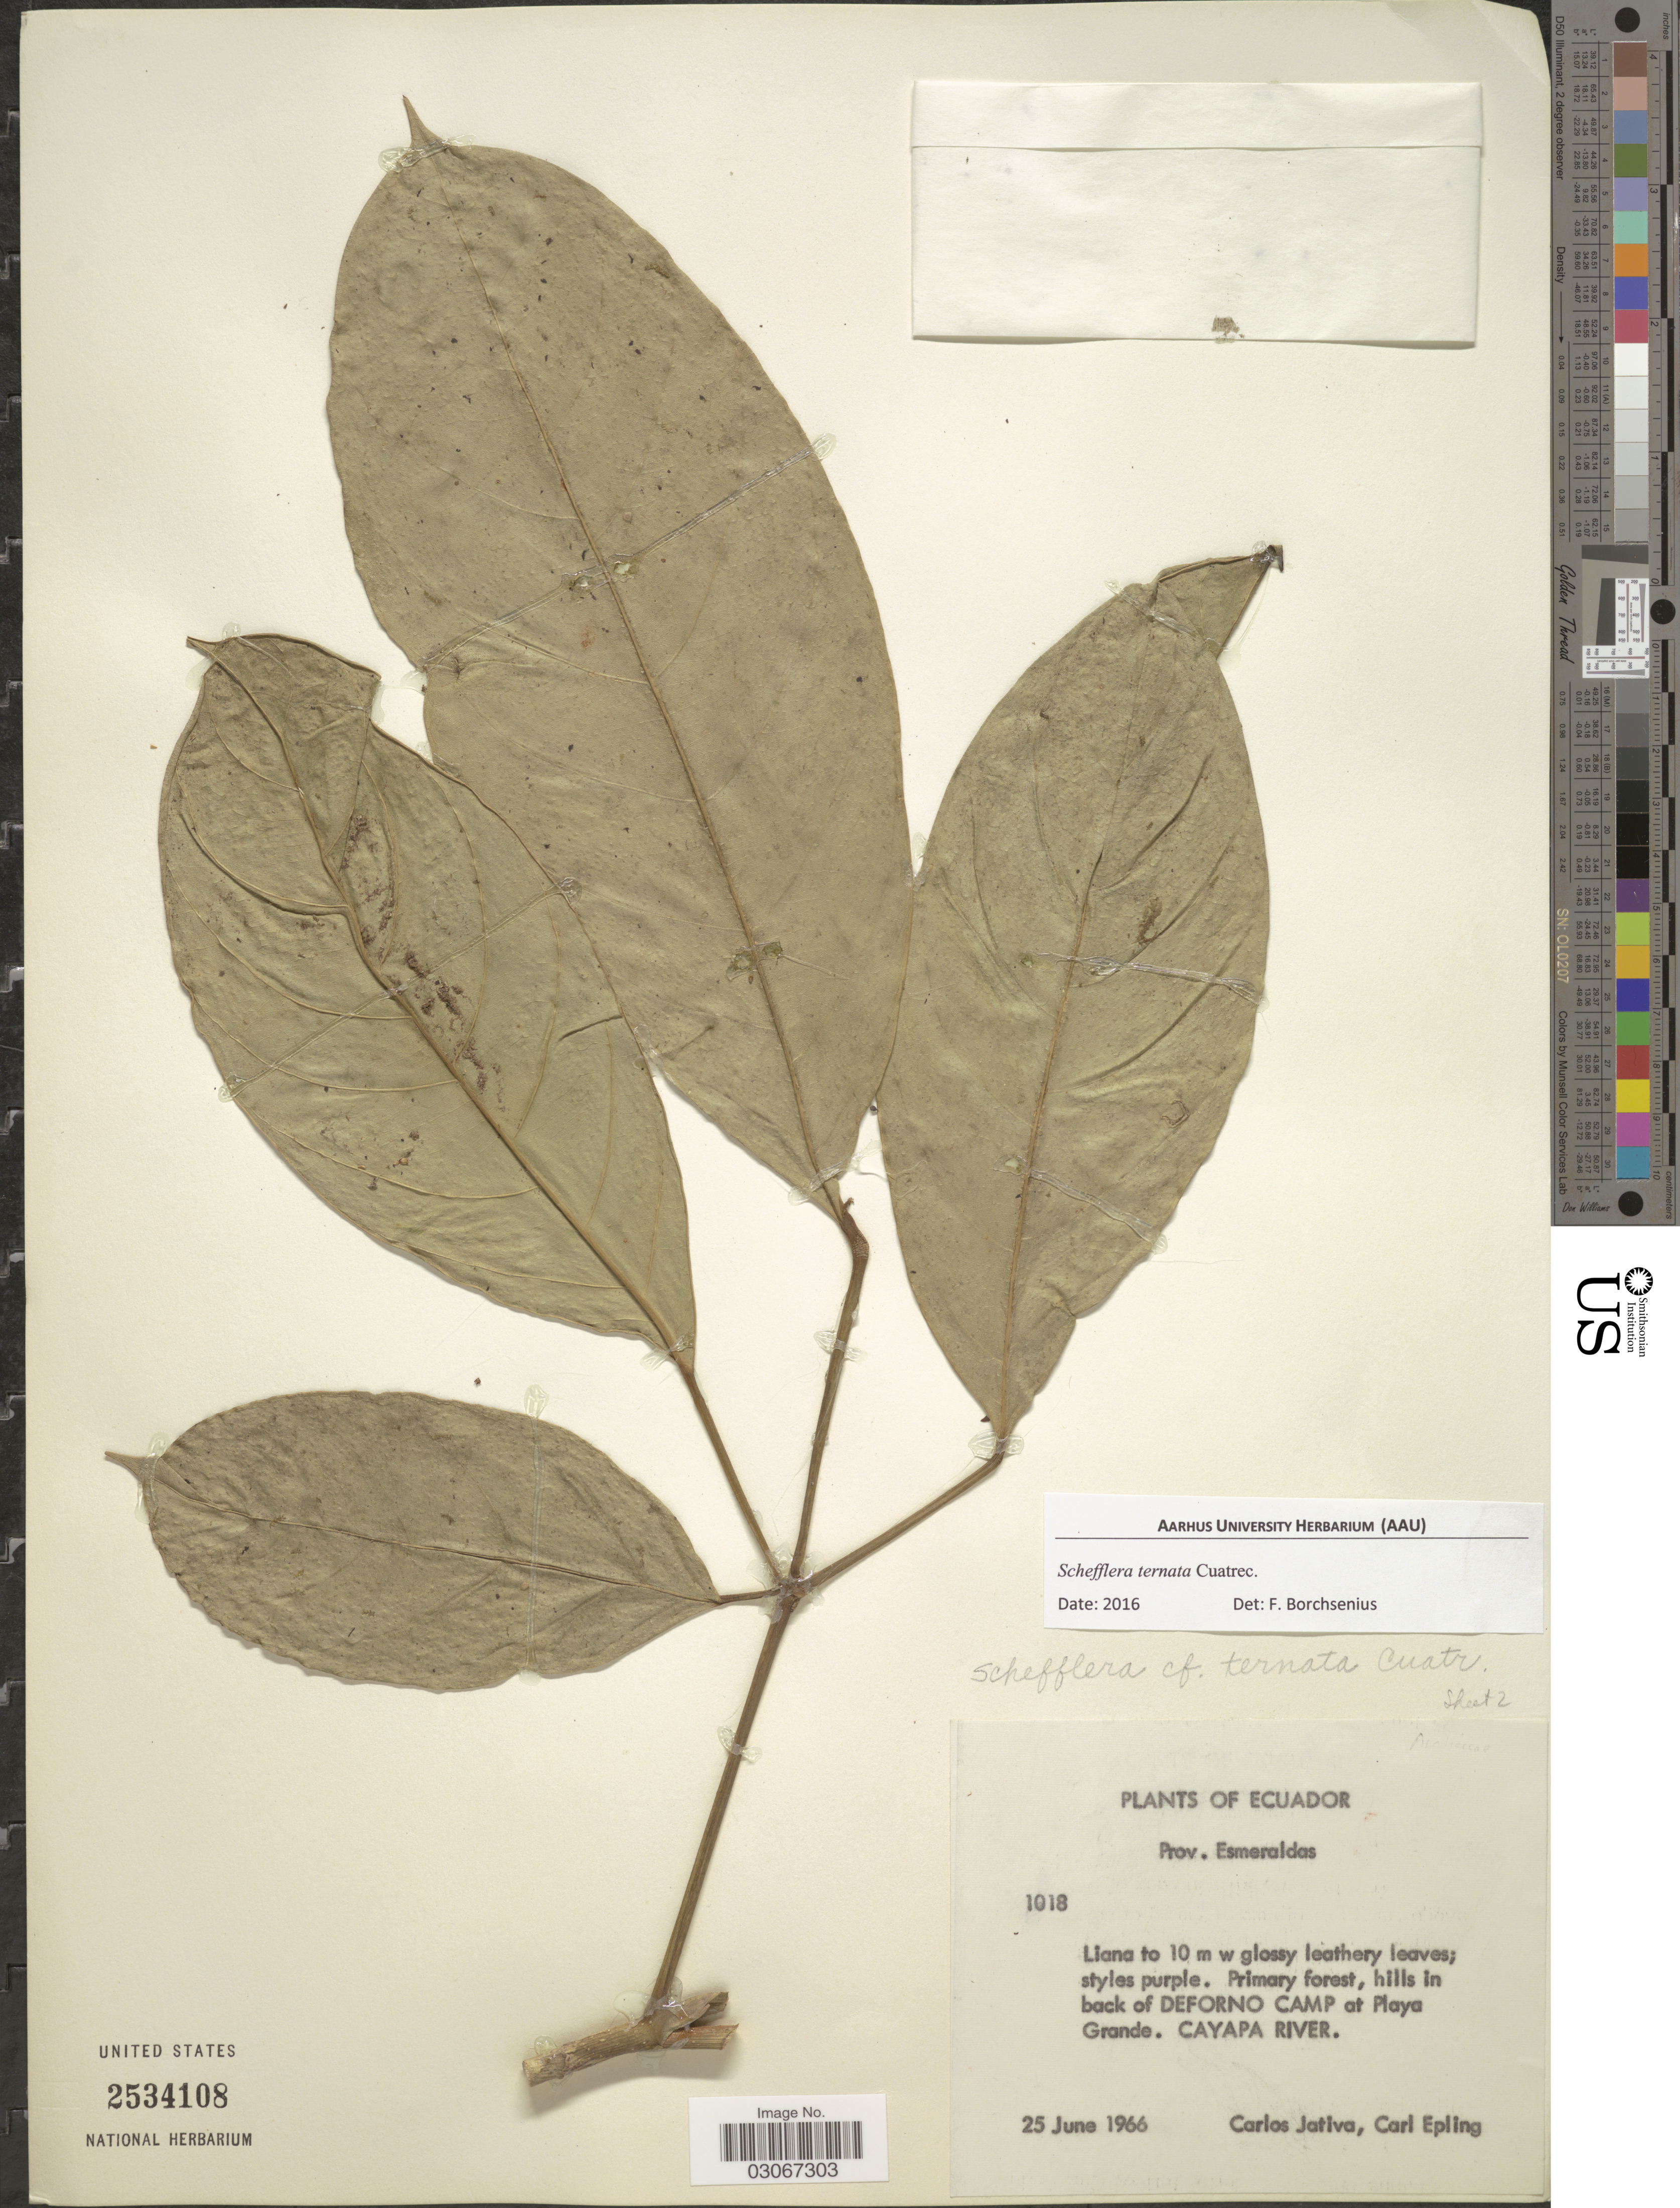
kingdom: Plantae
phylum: Tracheophyta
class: Magnoliopsida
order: Apiales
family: Araliaceae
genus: Schefflera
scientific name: Schefflera ternata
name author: Cuatrec.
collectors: C. D. Játiva & C. C. Epling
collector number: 1018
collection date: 1966-06-25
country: Ecuador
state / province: Esmeraldas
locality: Primary forest, hills in back of Deforno Camp at Playa Grande, Cayapa River.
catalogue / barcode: US 2534108